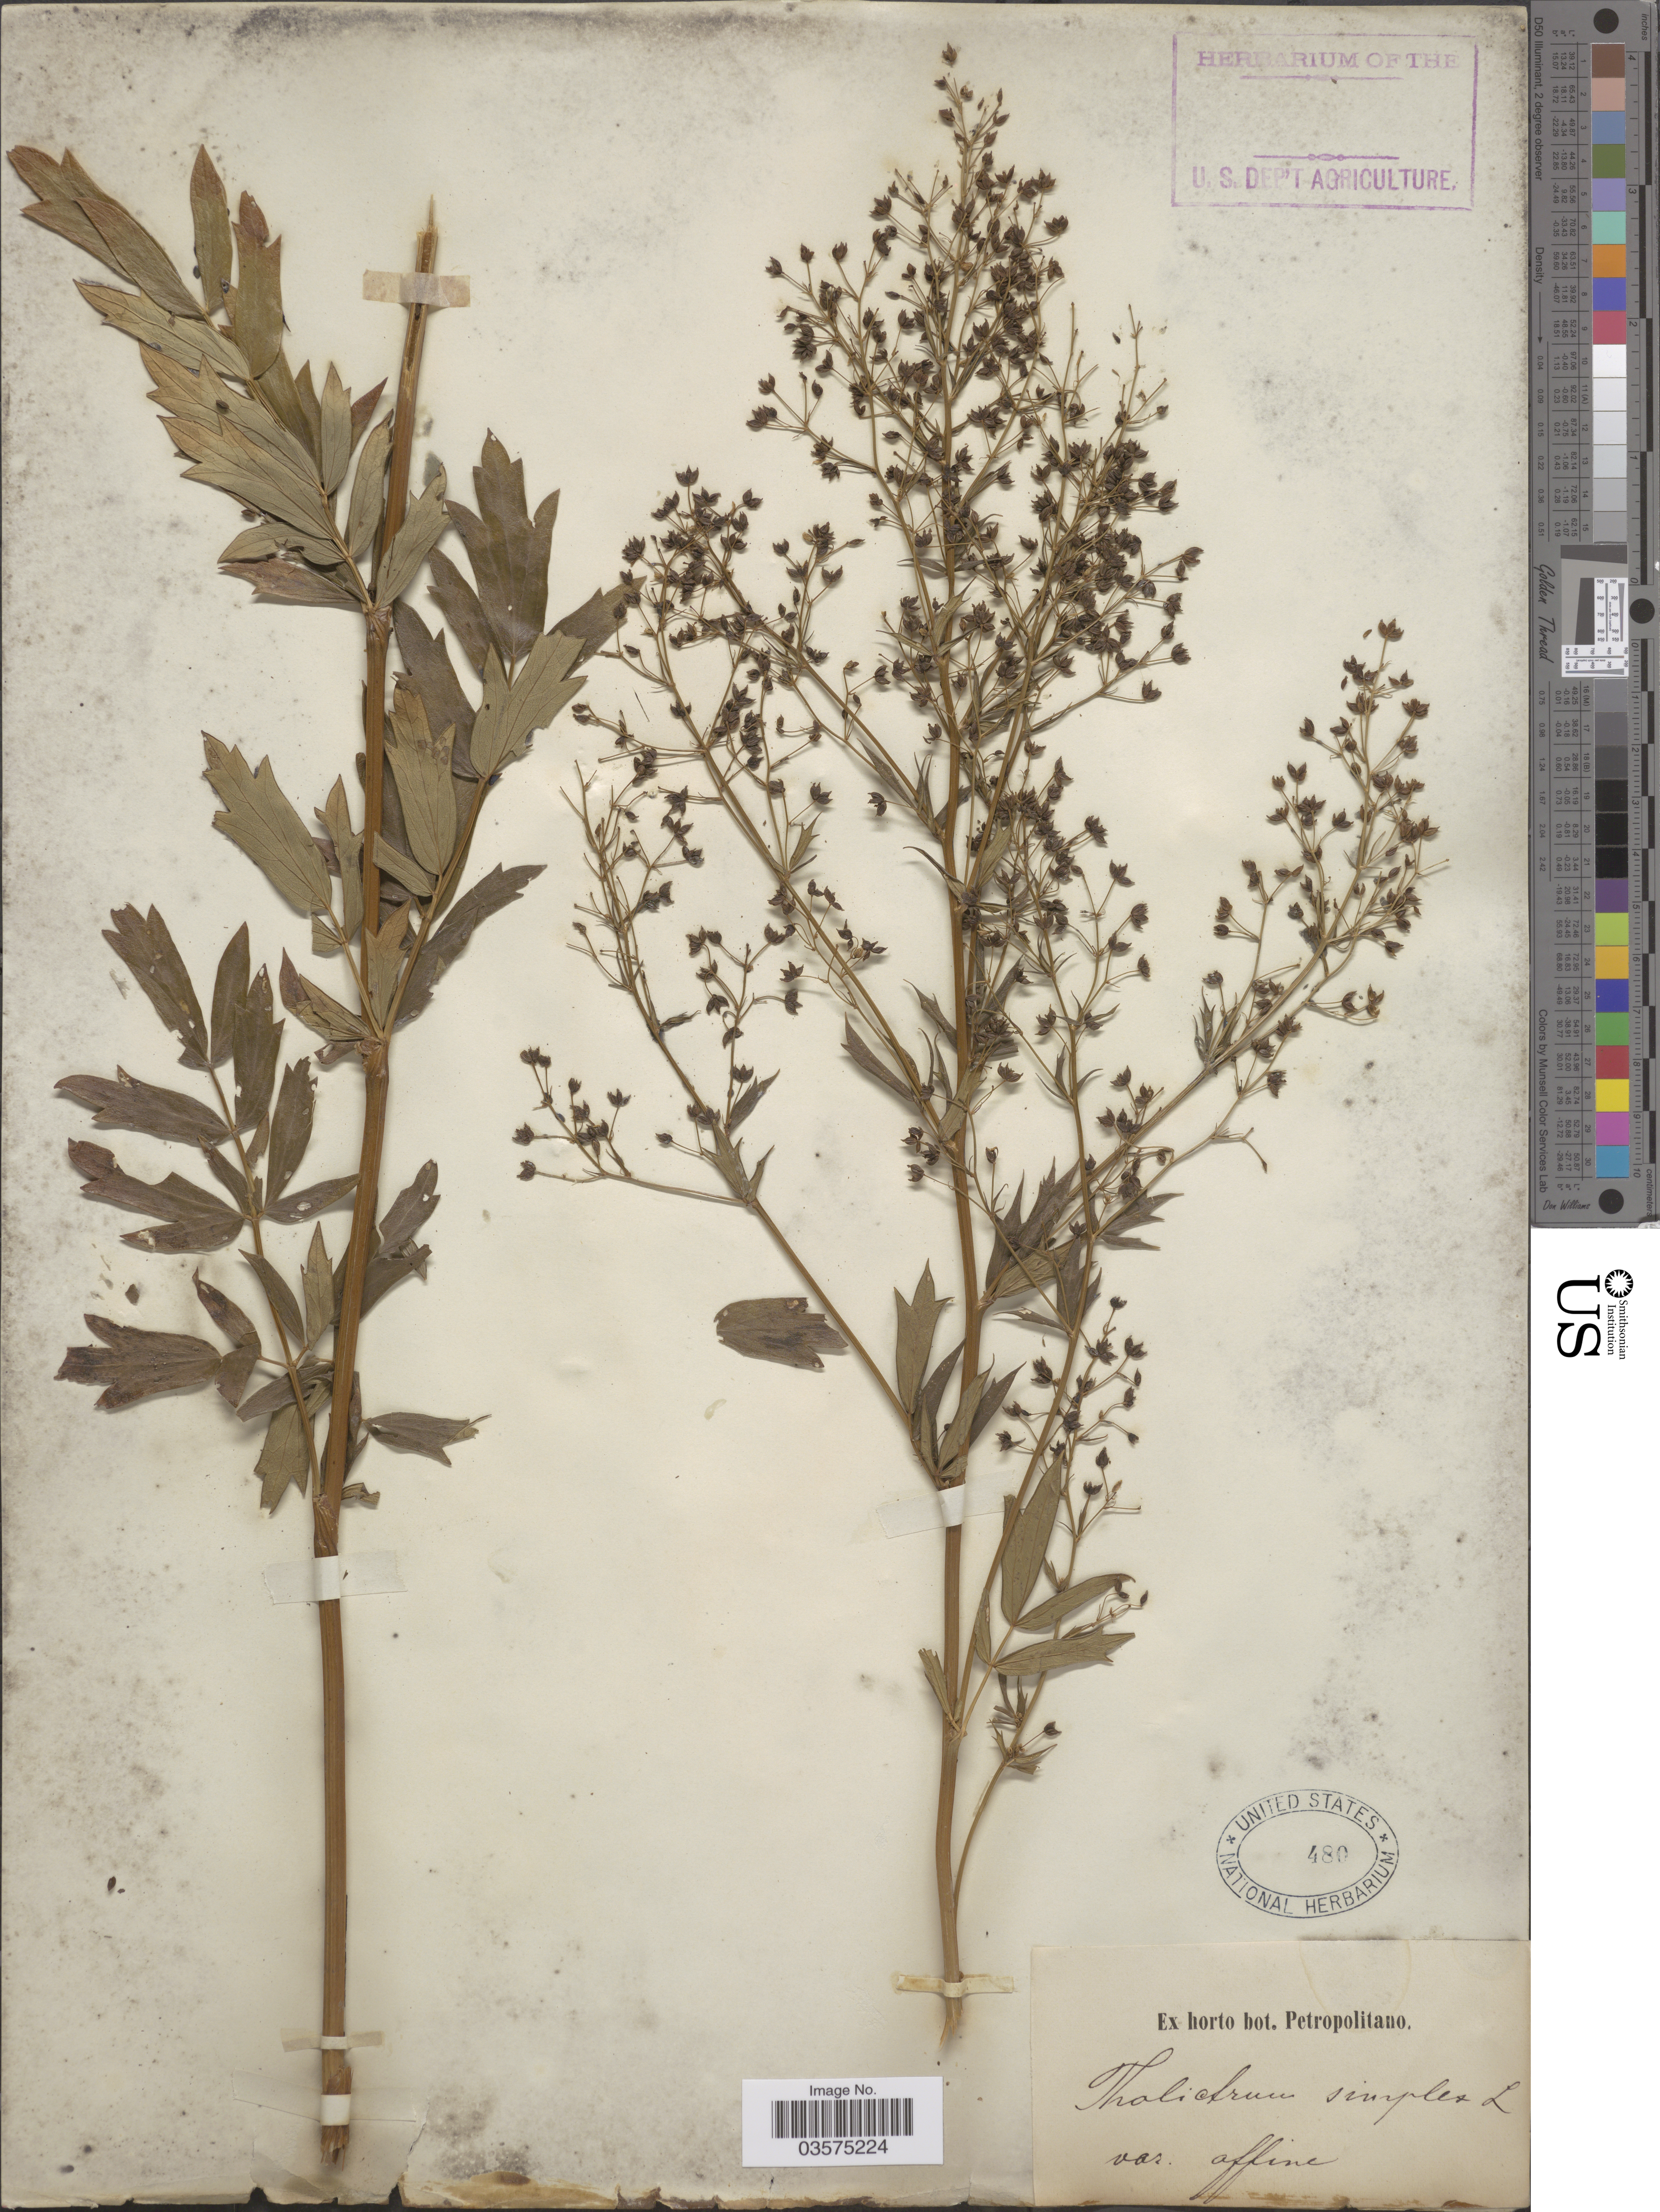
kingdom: Plantae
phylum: Tracheophyta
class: Magnoliopsida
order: Ranunculales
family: Ranunculaceae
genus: Thalictrum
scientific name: Thalictrum simplex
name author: L.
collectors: ex Herb. bot. Petropolitano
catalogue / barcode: US 480